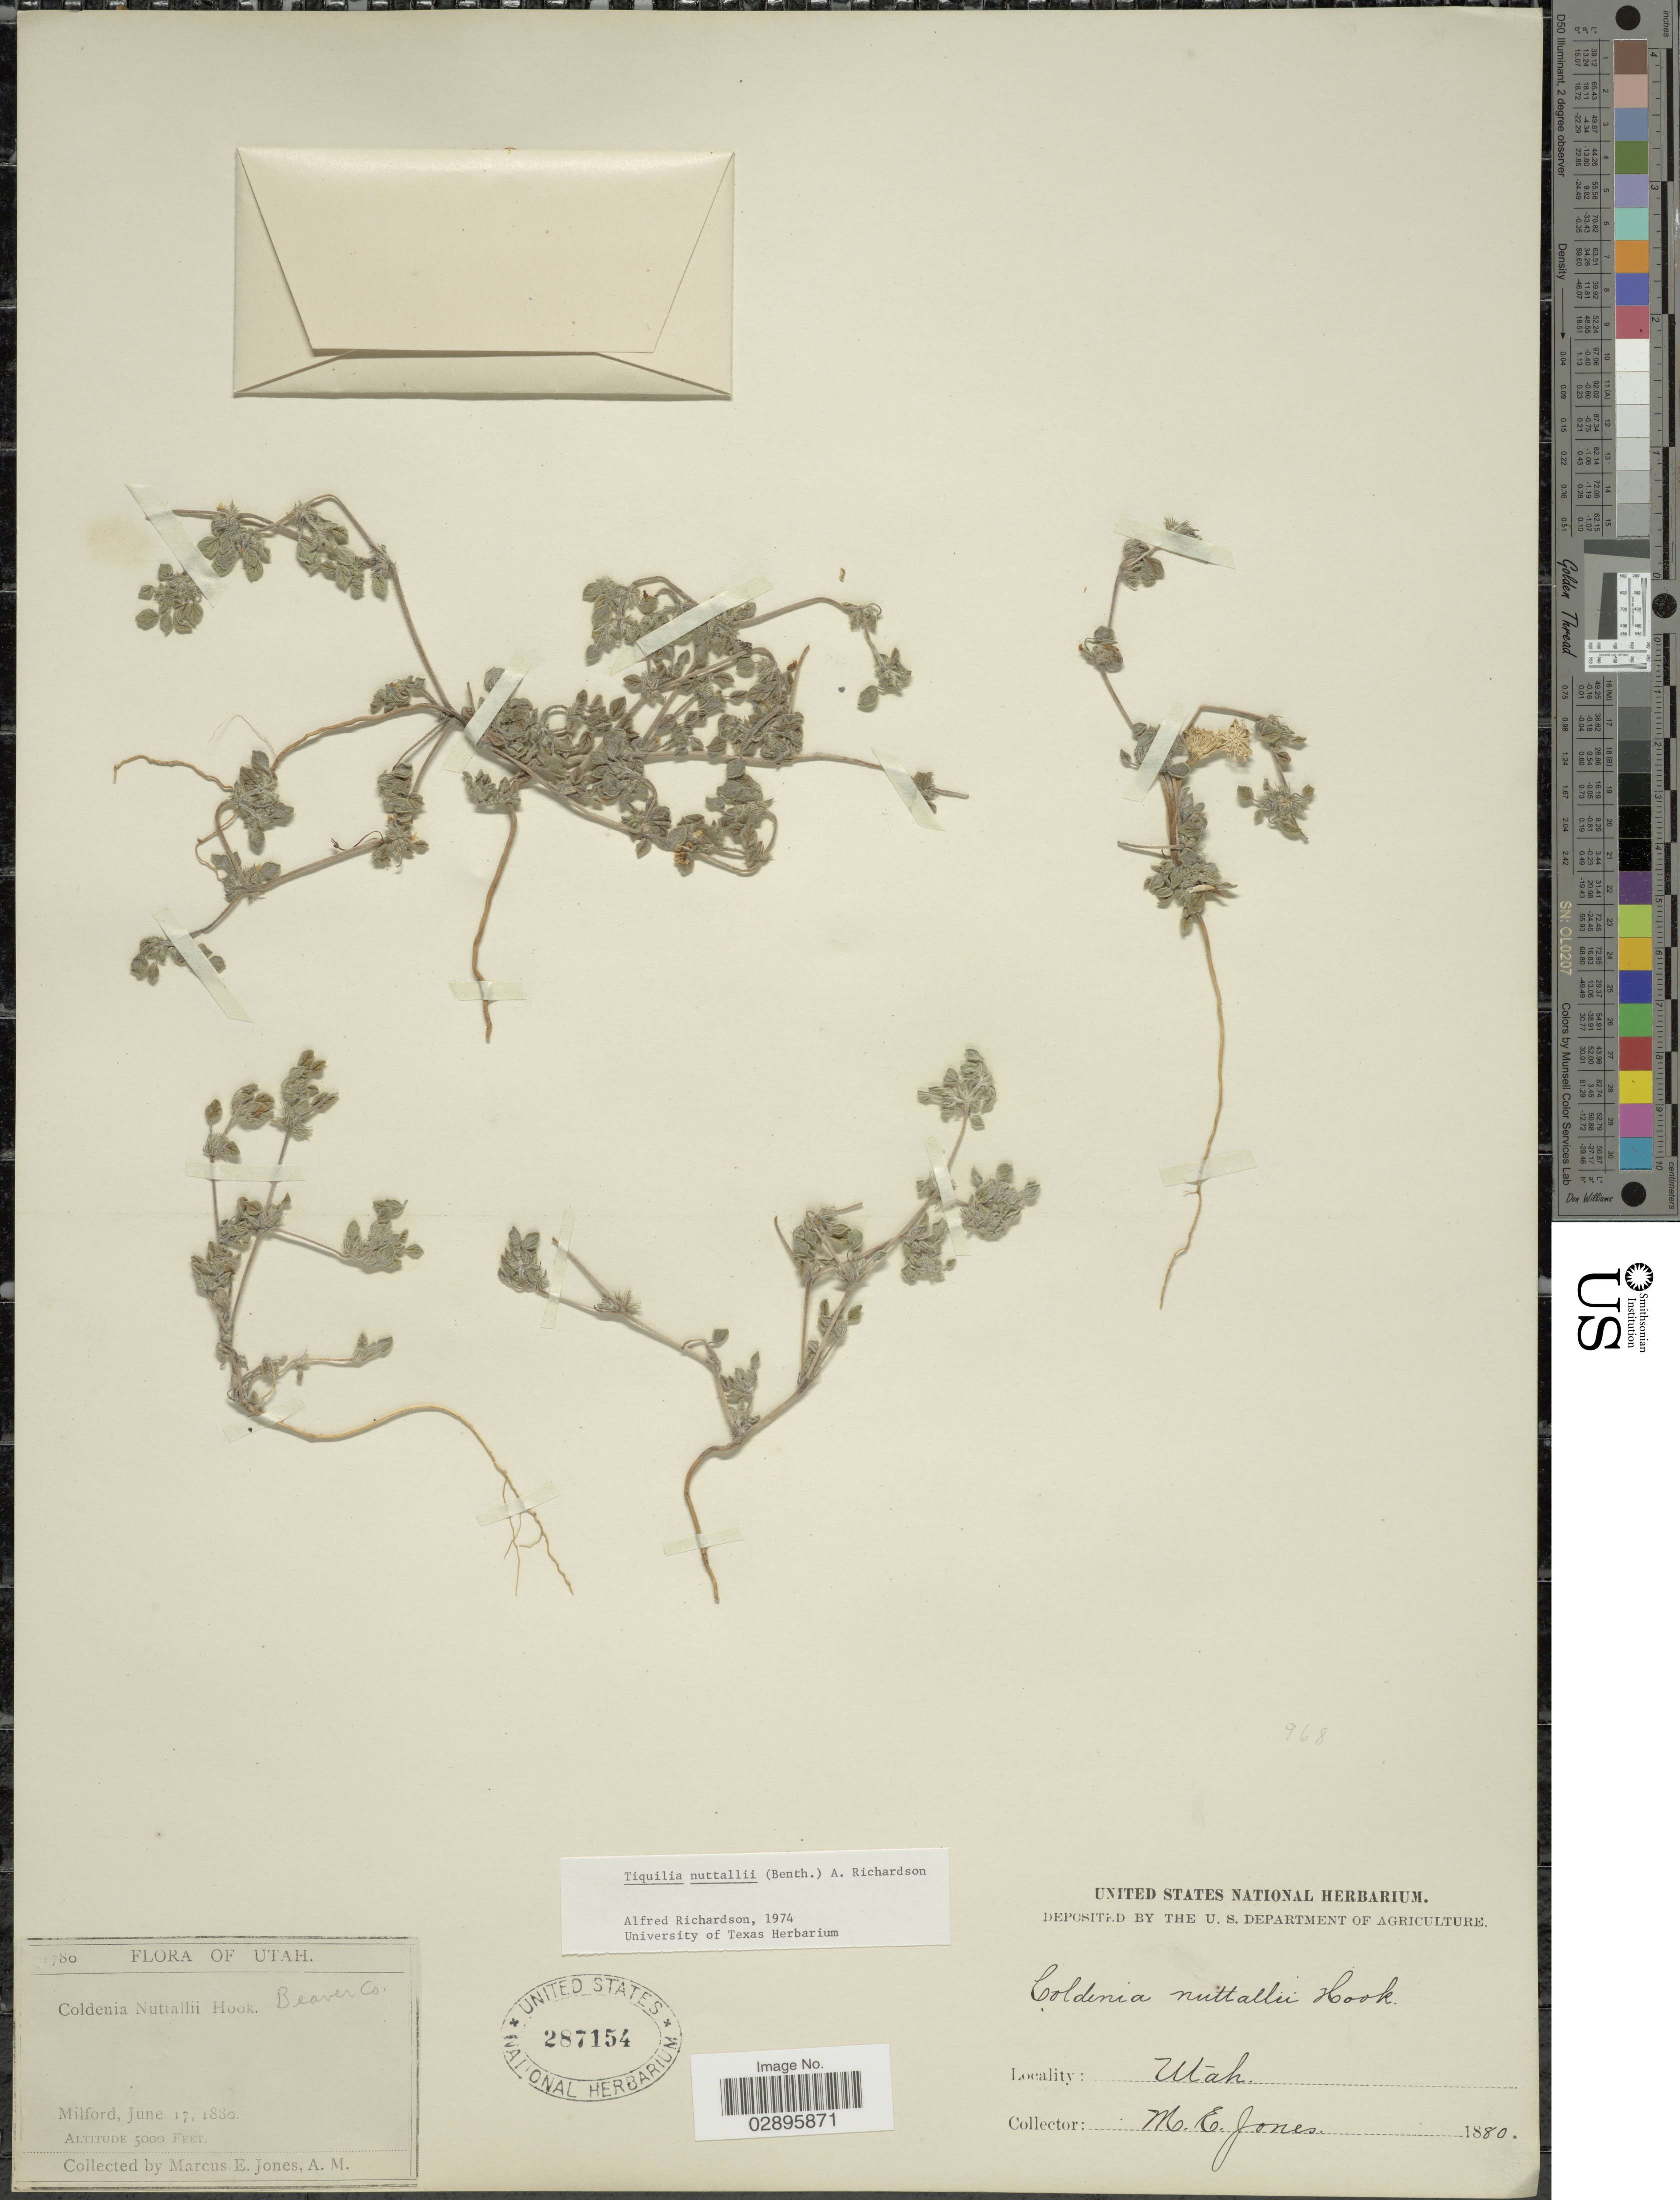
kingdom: Plantae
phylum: Tracheophyta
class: Magnoliopsida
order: Boraginales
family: Ehretiaceae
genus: Tiquilia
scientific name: Tiquilia nuttallii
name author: (Hook.) A.T. Richardson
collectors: M. E. Jones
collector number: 1780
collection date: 1880-06-17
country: United States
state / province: Utah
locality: Beaver Co., Milford.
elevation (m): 1524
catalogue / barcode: US 287154